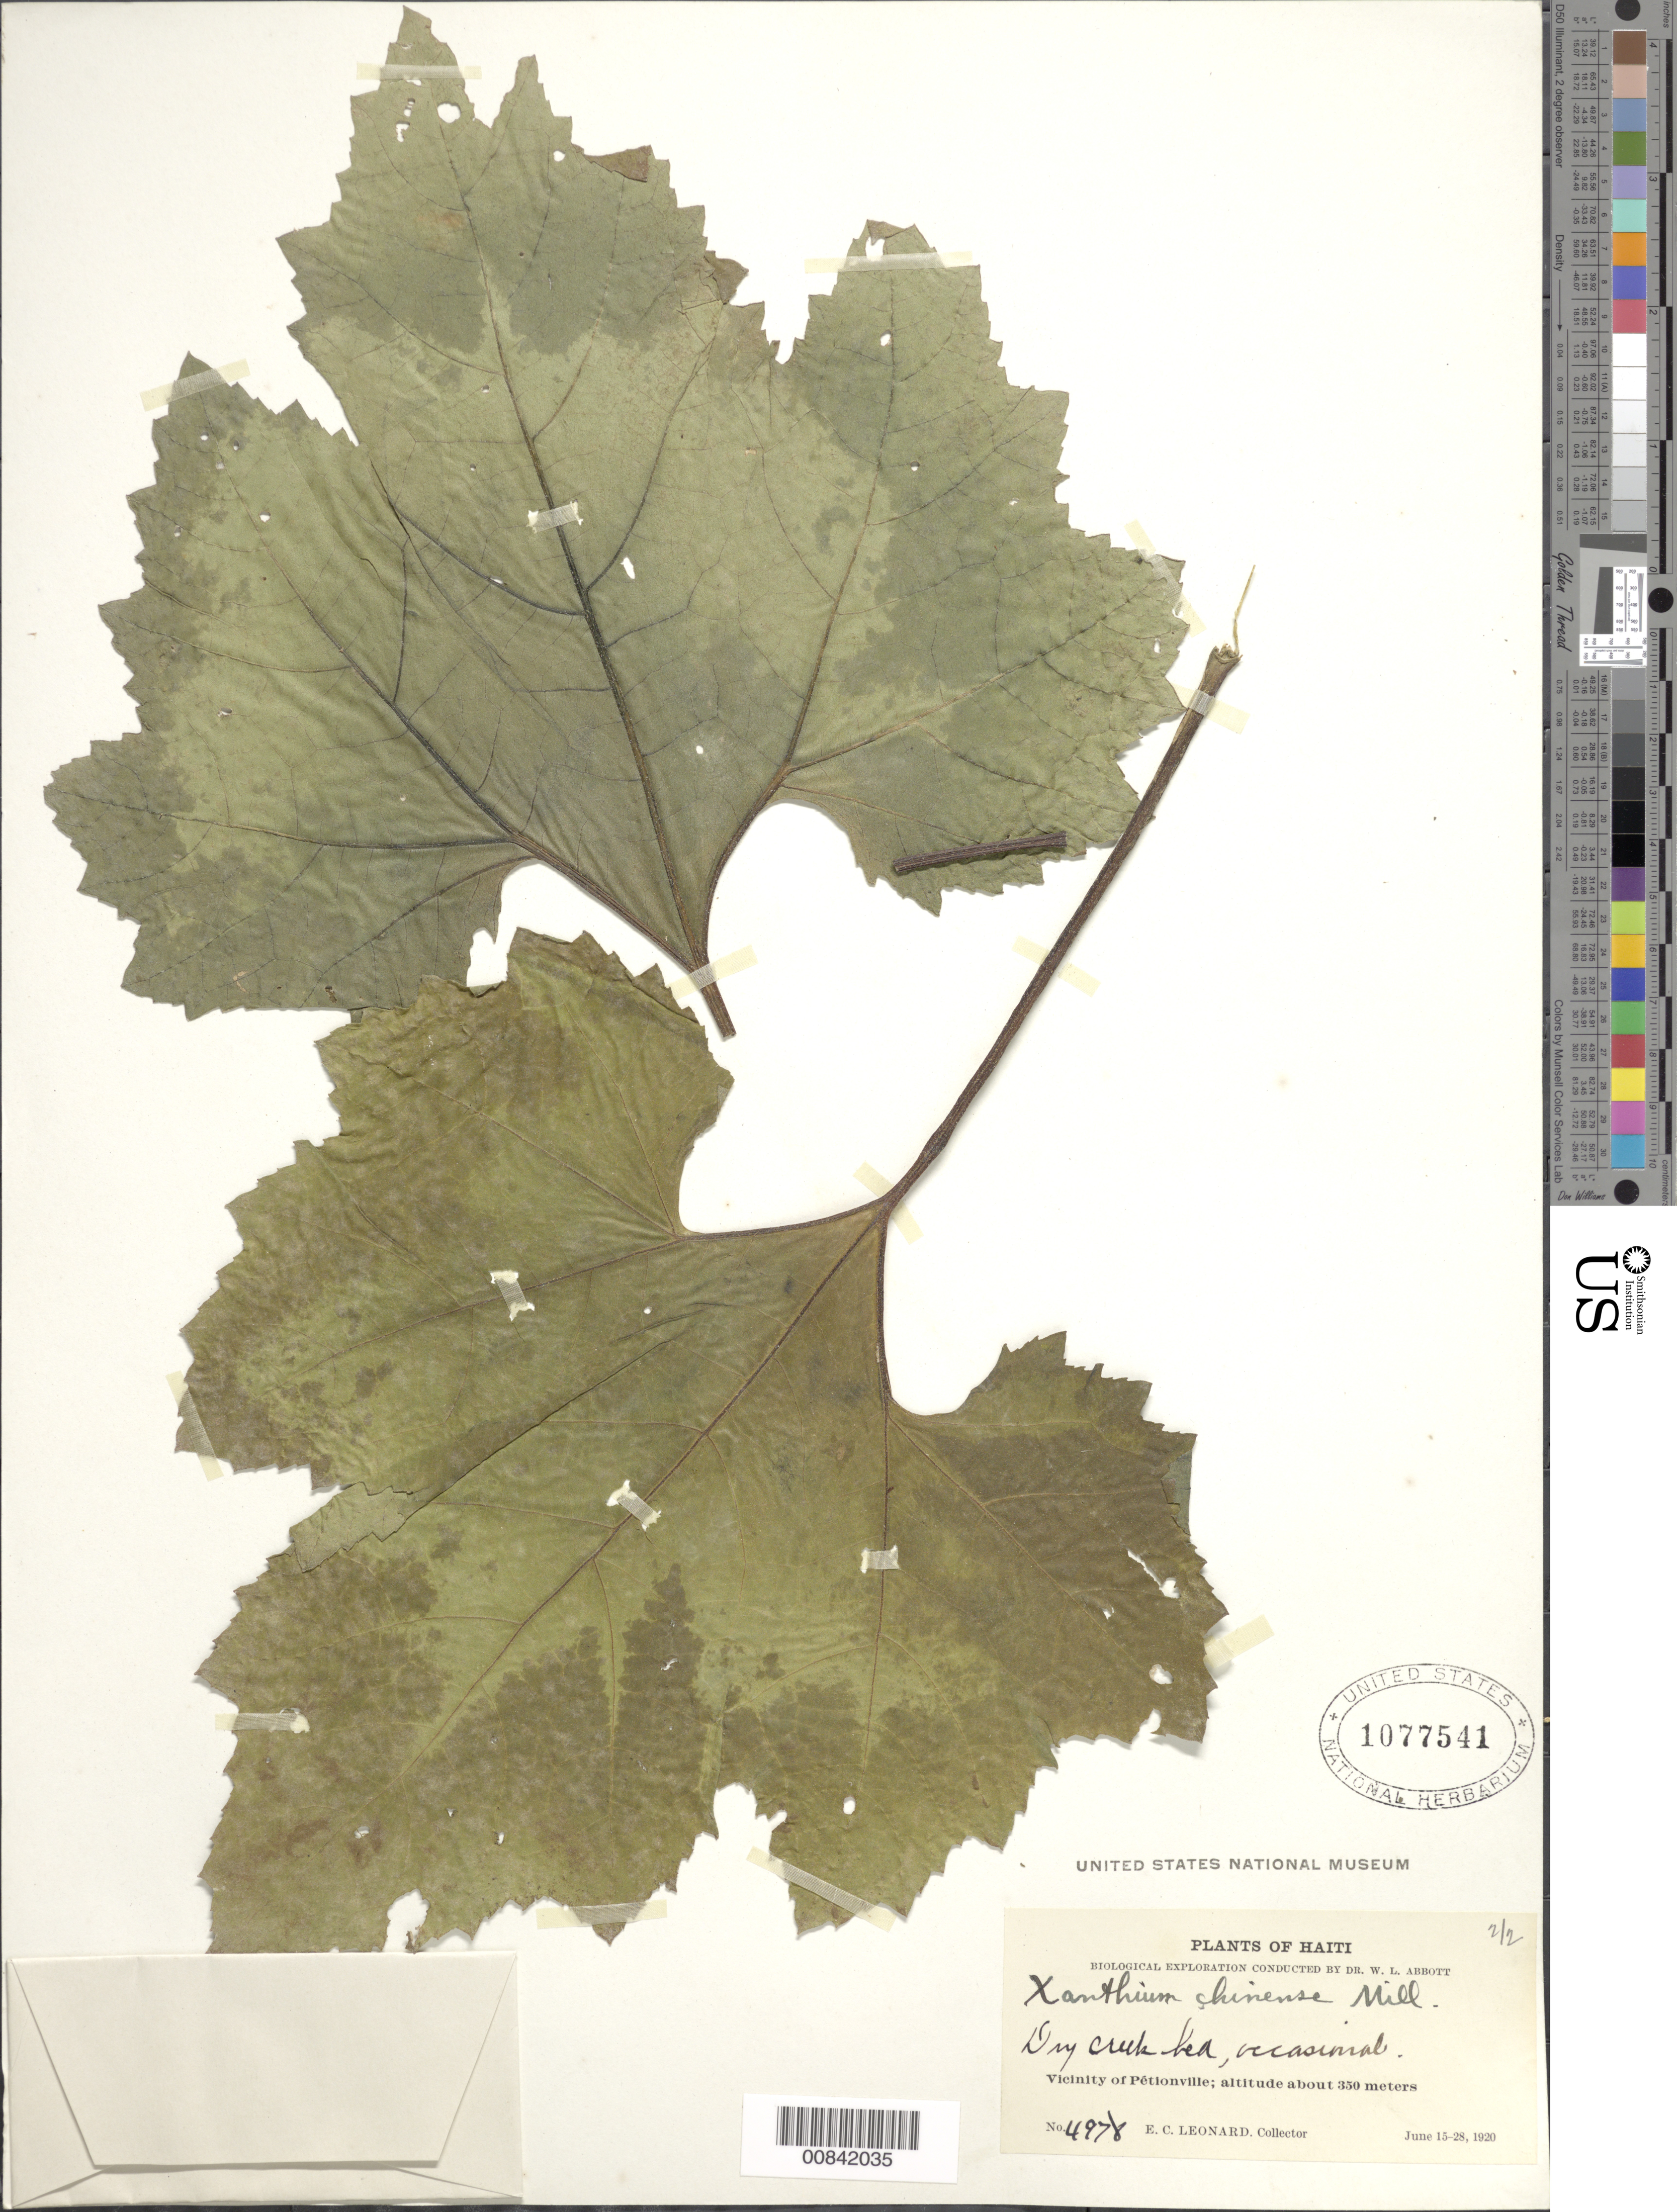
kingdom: Plantae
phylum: Tracheophyta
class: Magnoliopsida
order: Asterales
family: Asteraceae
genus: Xanthium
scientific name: Xanthium strumarium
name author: L.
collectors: E. C. Leonard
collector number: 4978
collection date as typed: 15 Jun 1920 to 28 Jun 1920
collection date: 1920-06-15/1920-06-28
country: Haiti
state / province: Ouest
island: Hispaniola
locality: Vicinity of Pétionville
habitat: Dry creek bed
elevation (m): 350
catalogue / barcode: US 1077541